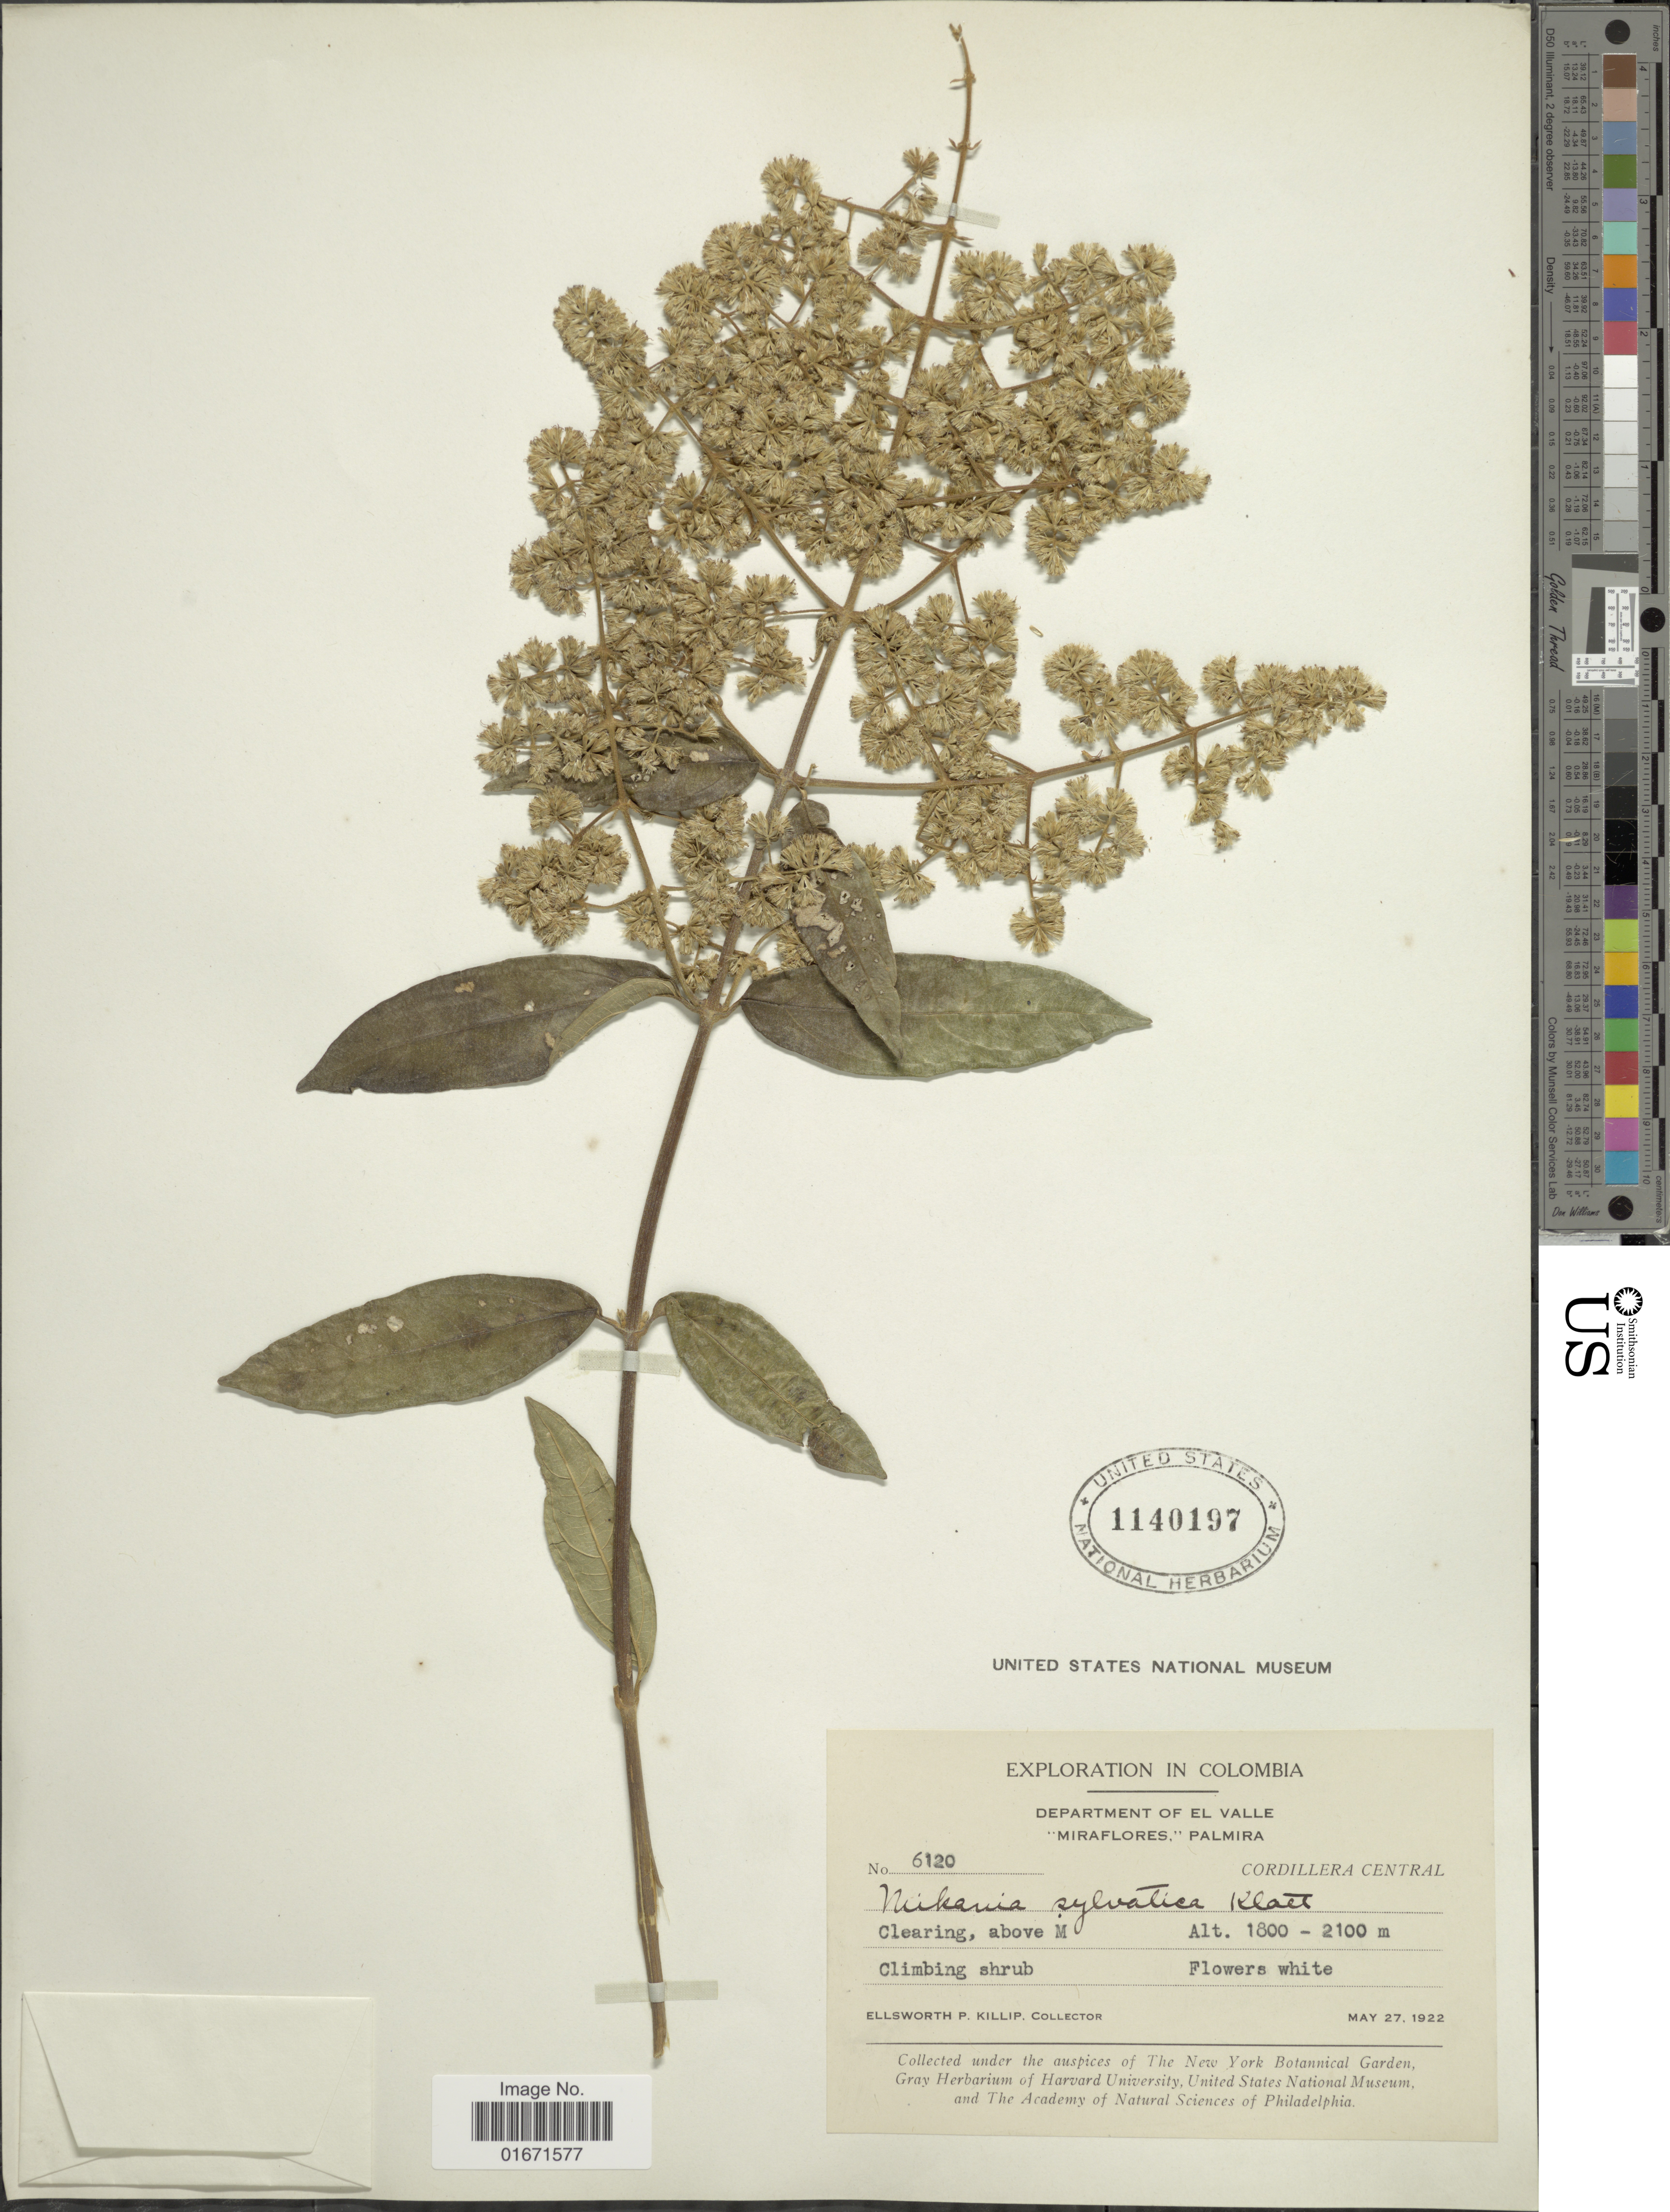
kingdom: Plantae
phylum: Tracheophyta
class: Magnoliopsida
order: Asterales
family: Asteraceae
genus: Mikania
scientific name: Mikania sylvatica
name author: Klatt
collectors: E. P. Killip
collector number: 6120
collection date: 1922-05-27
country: Colombia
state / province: Valle del Cauca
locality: Department of El Valle. "Miraflores", Palmira. Cordillera Central. Clearing, above M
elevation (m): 1800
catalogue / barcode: US 1140197